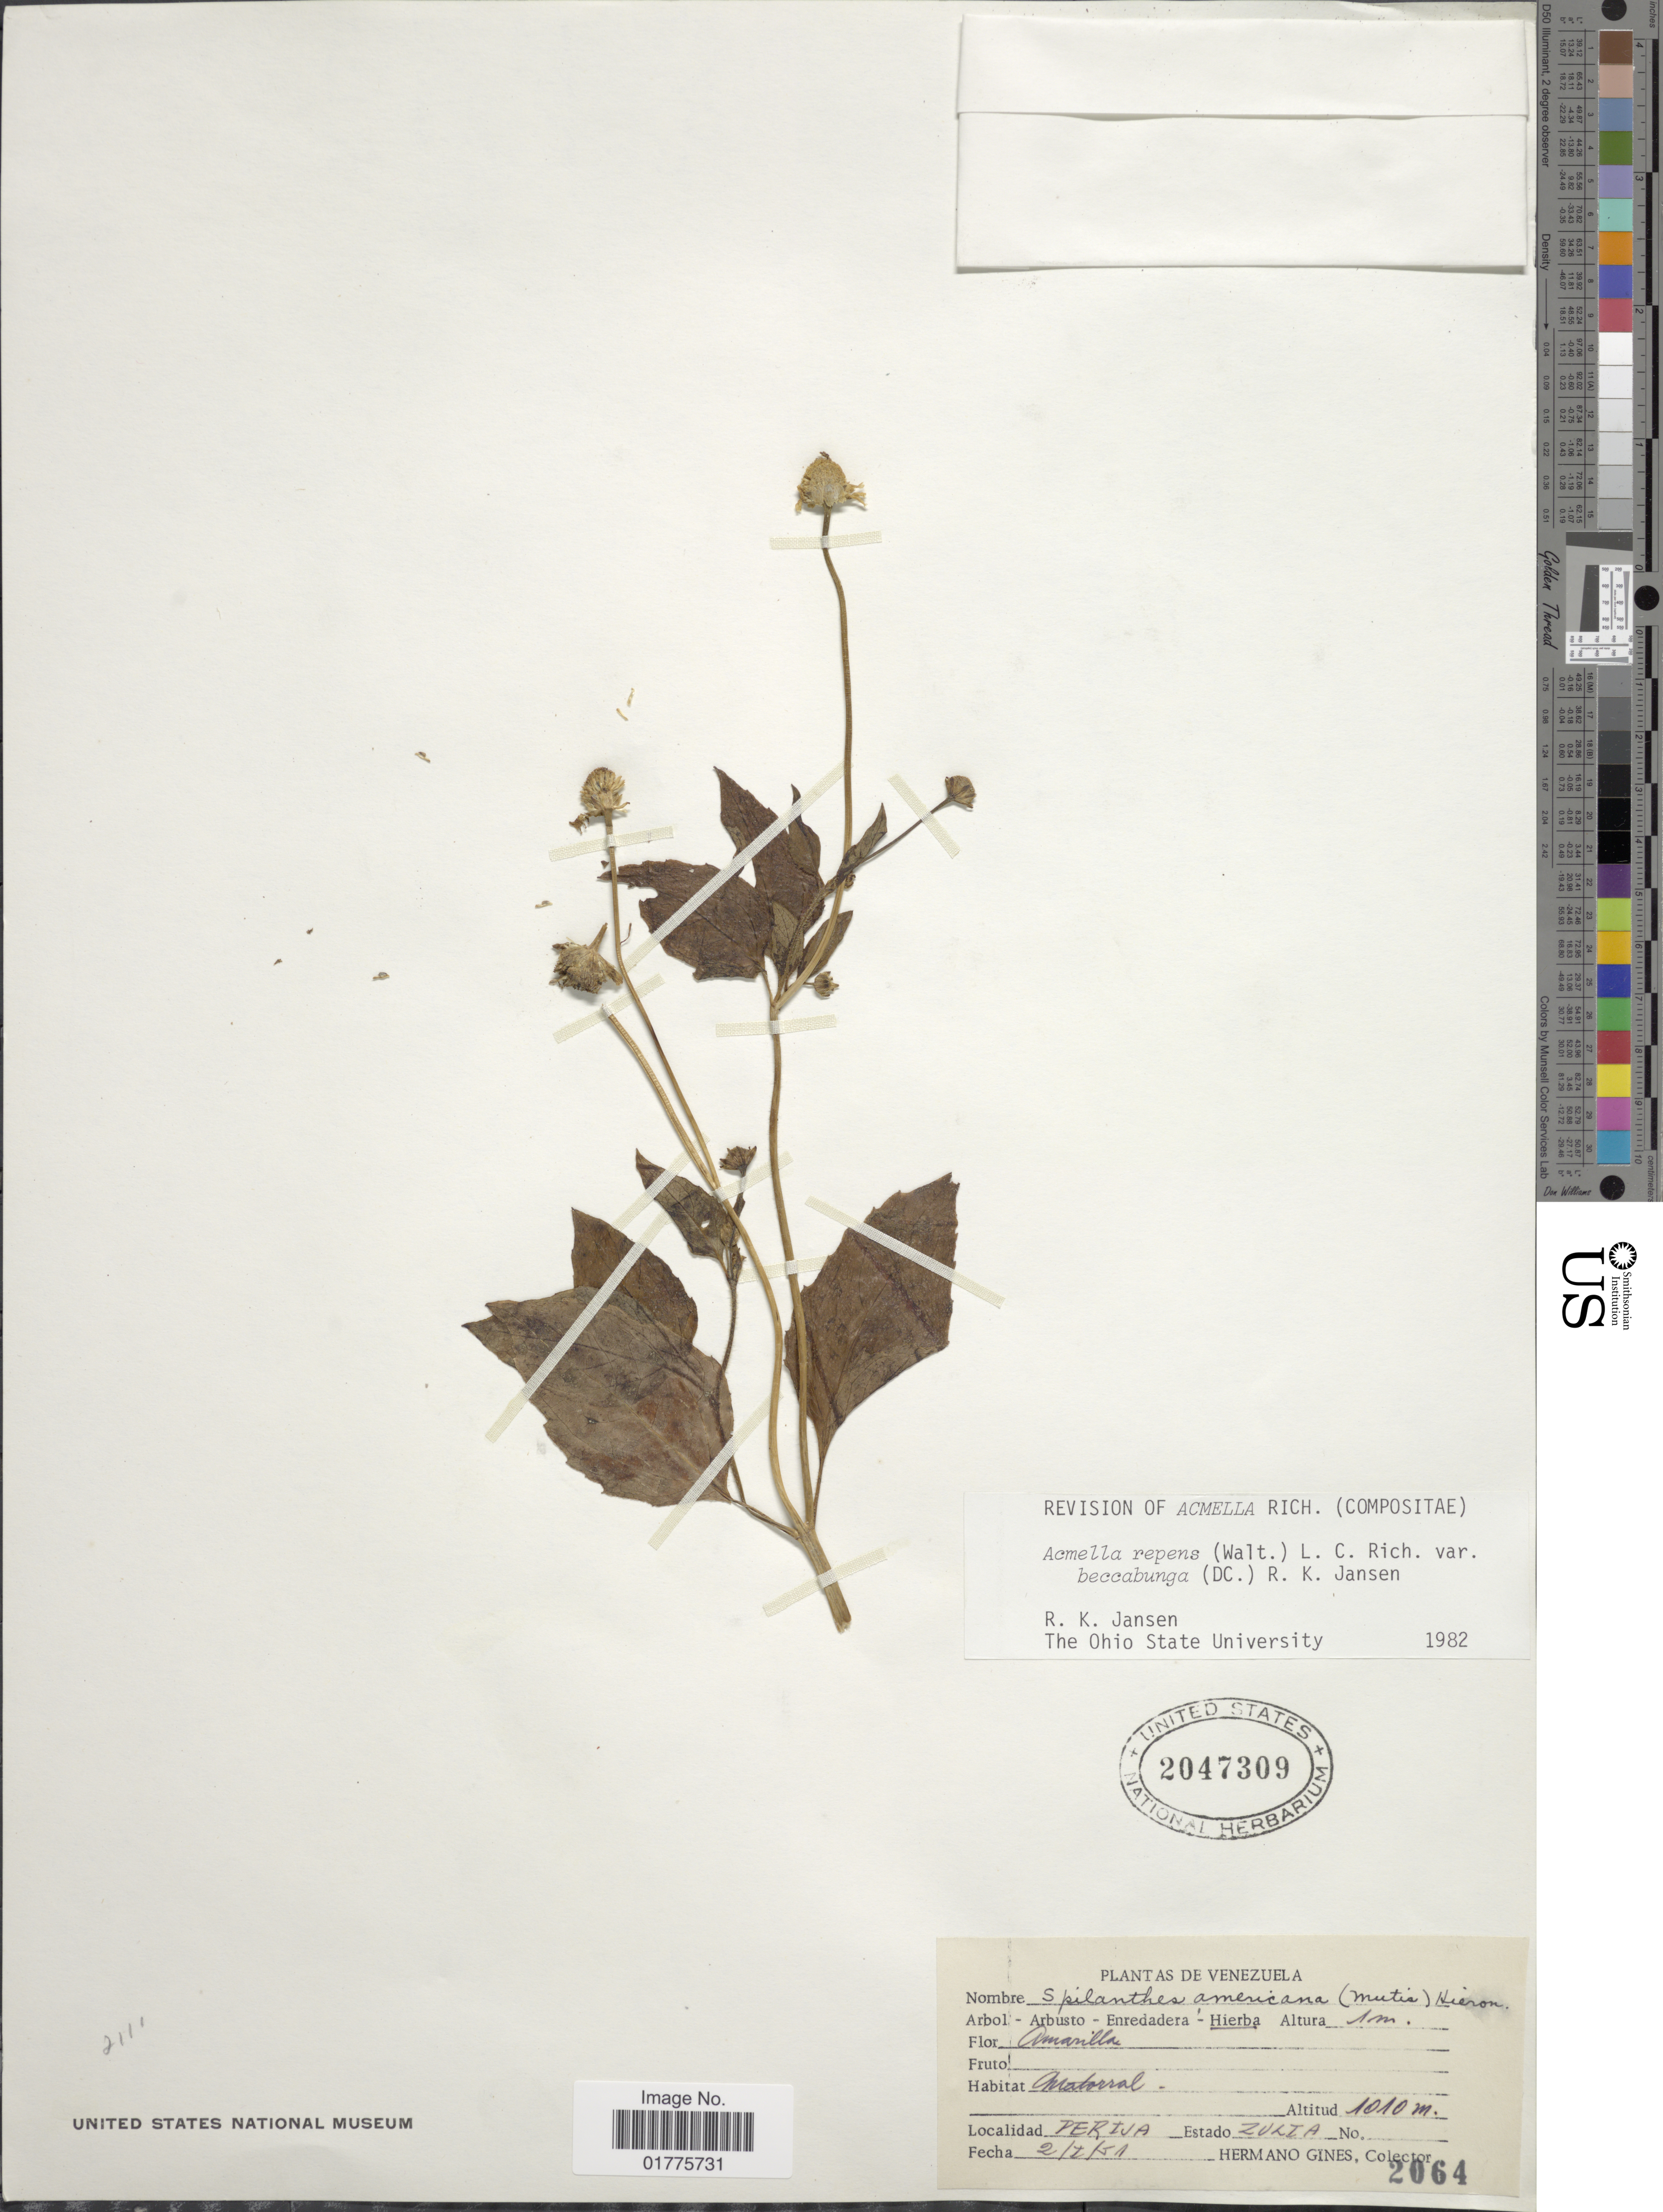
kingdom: Plantae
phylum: Tracheophyta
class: Magnoliopsida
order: Asterales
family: Asteraceae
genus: Acmella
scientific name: Acmella repens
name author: (Walter) Rich.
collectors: Bro. Gines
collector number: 2064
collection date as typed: Transcribed d/m/y: 2/1/51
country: Venezuela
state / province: Zulia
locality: Perija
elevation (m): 1010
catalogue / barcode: US 2047309